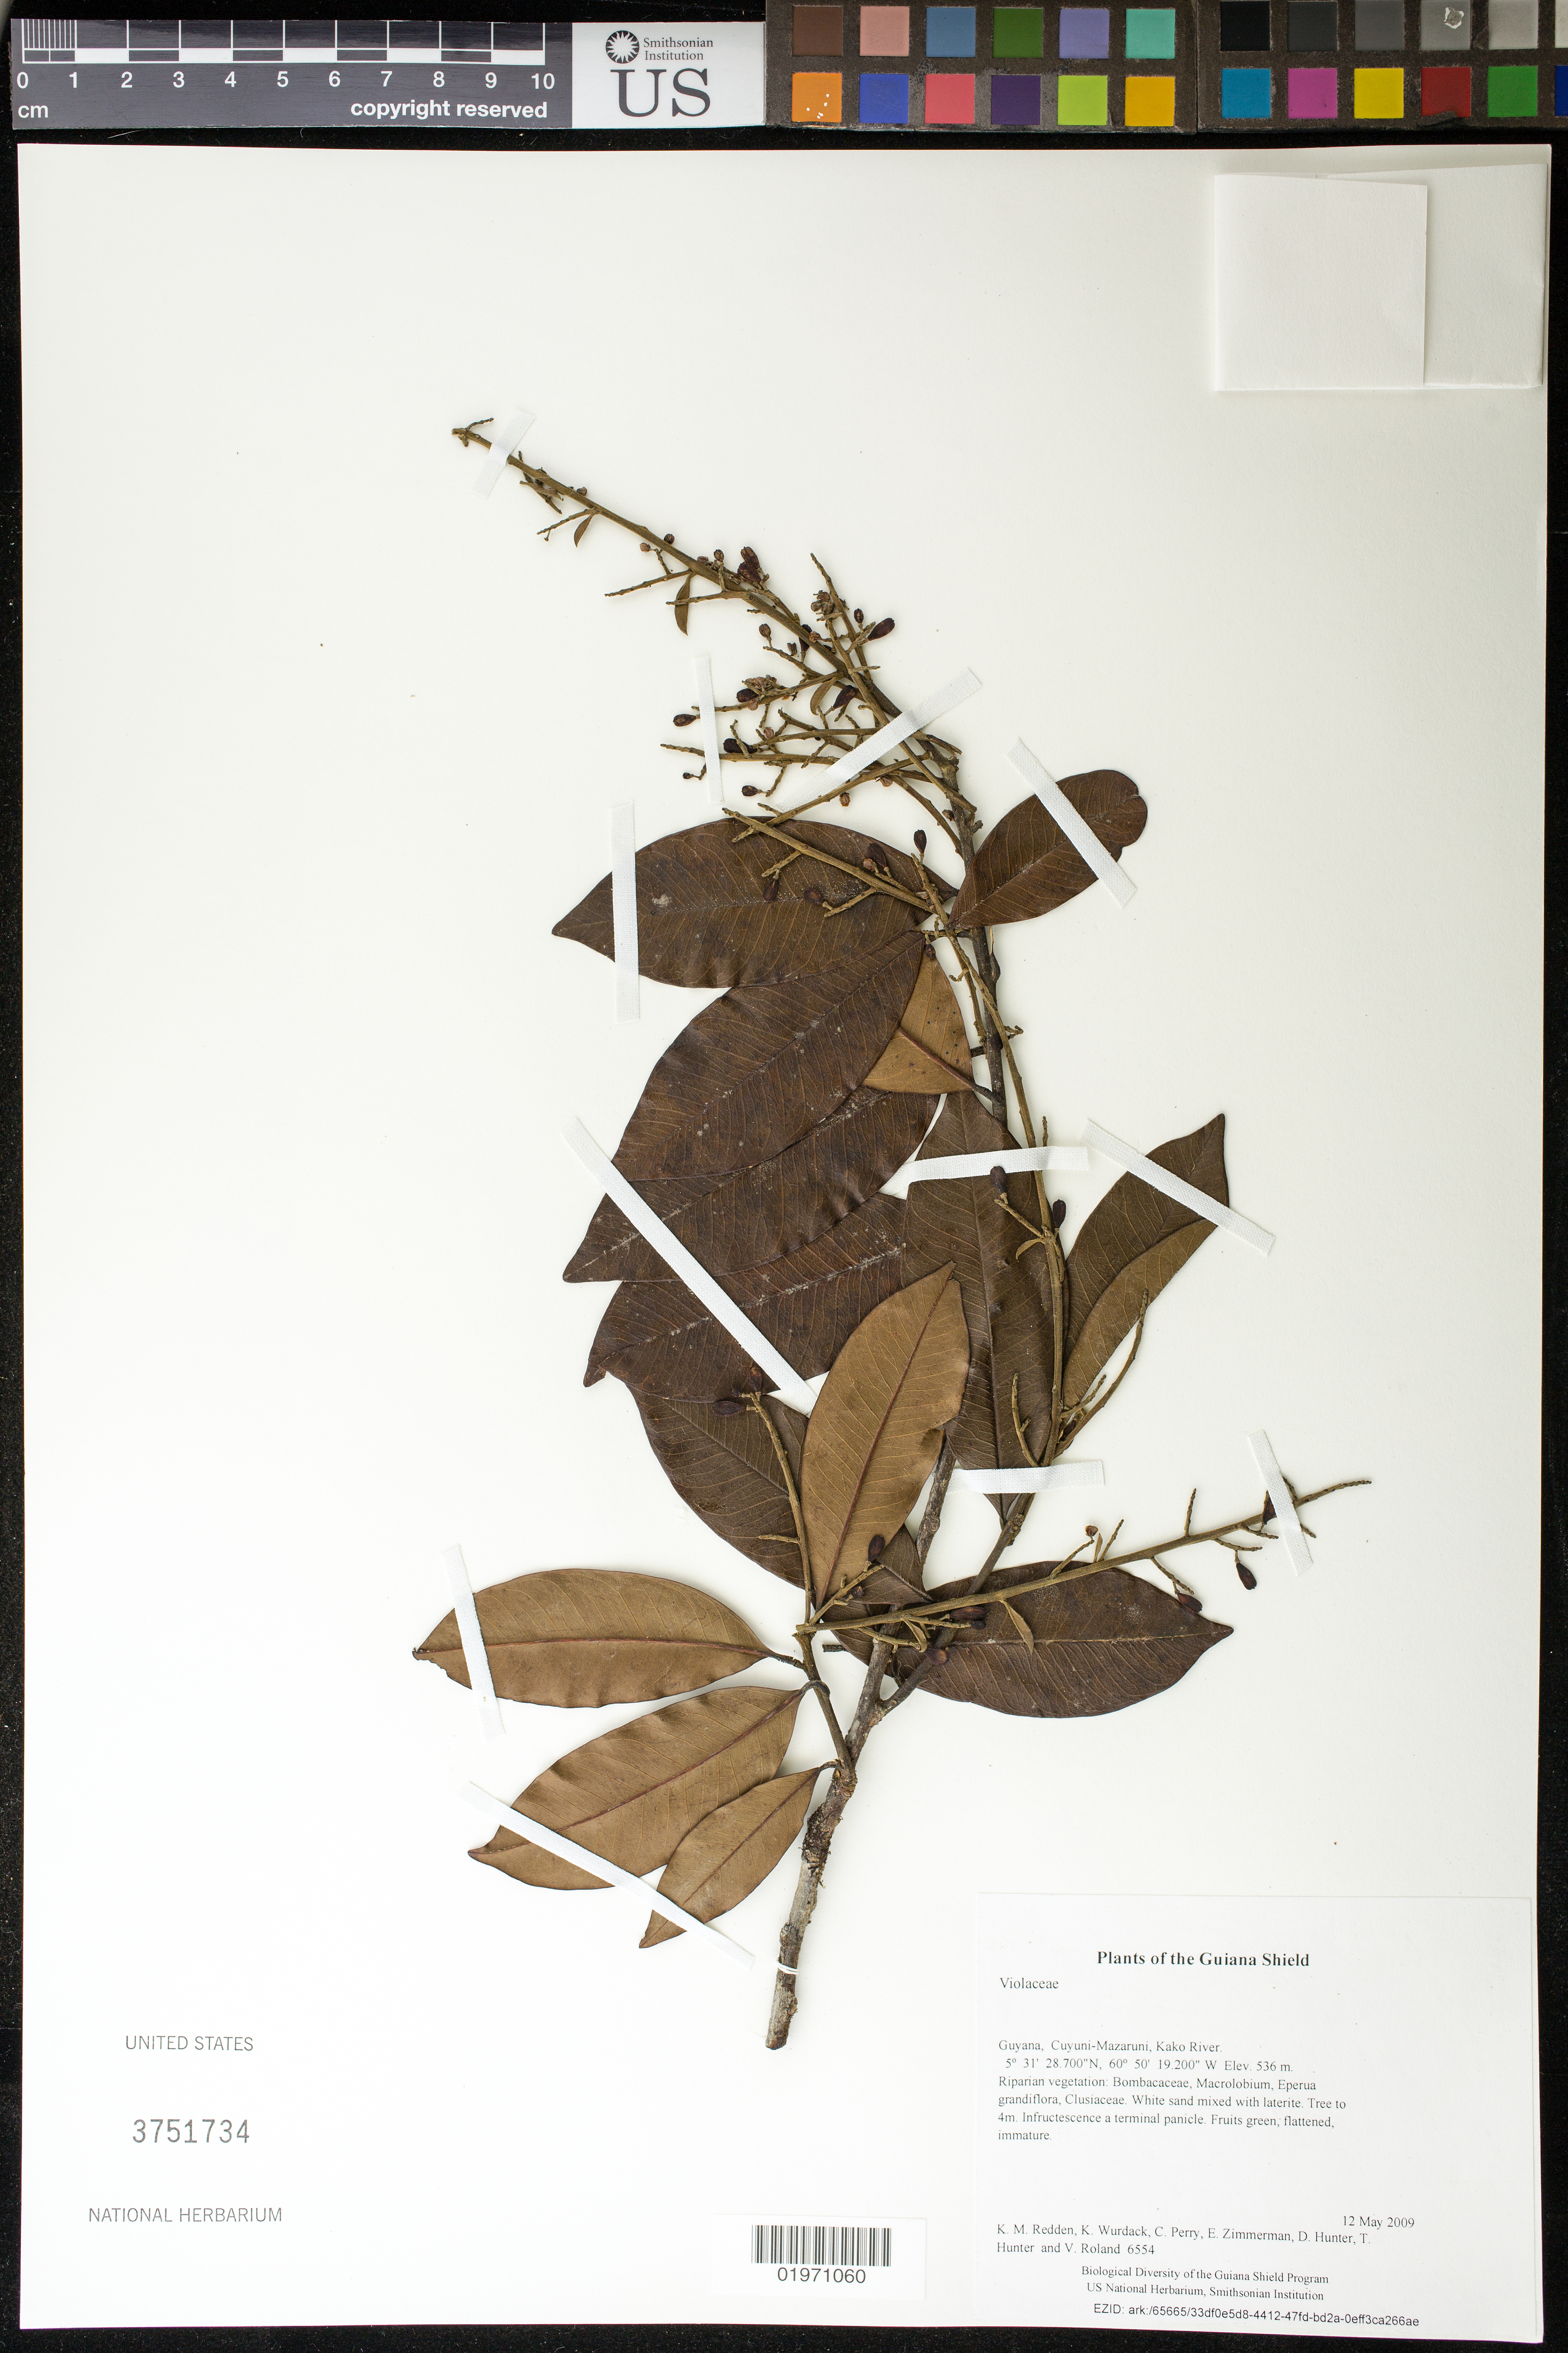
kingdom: Plantae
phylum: Tracheophyta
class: Magnoliopsida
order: Malpighiales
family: Violaceae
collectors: K. M. Redden, K. Wurdack, C. Perry, E. Zimmerman, D. Hunter, T. Hunter & V. Roland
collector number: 6554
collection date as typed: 12 May 2009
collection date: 2009-05-12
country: Guyana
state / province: Cuyuni-Mazaruni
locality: Kako River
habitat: Riparian vegetation: Bombacaceae, Macrolobium, Eperua grandiflora, Clusiaceae. White sand mixed with laterite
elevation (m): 536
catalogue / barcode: US 3751734